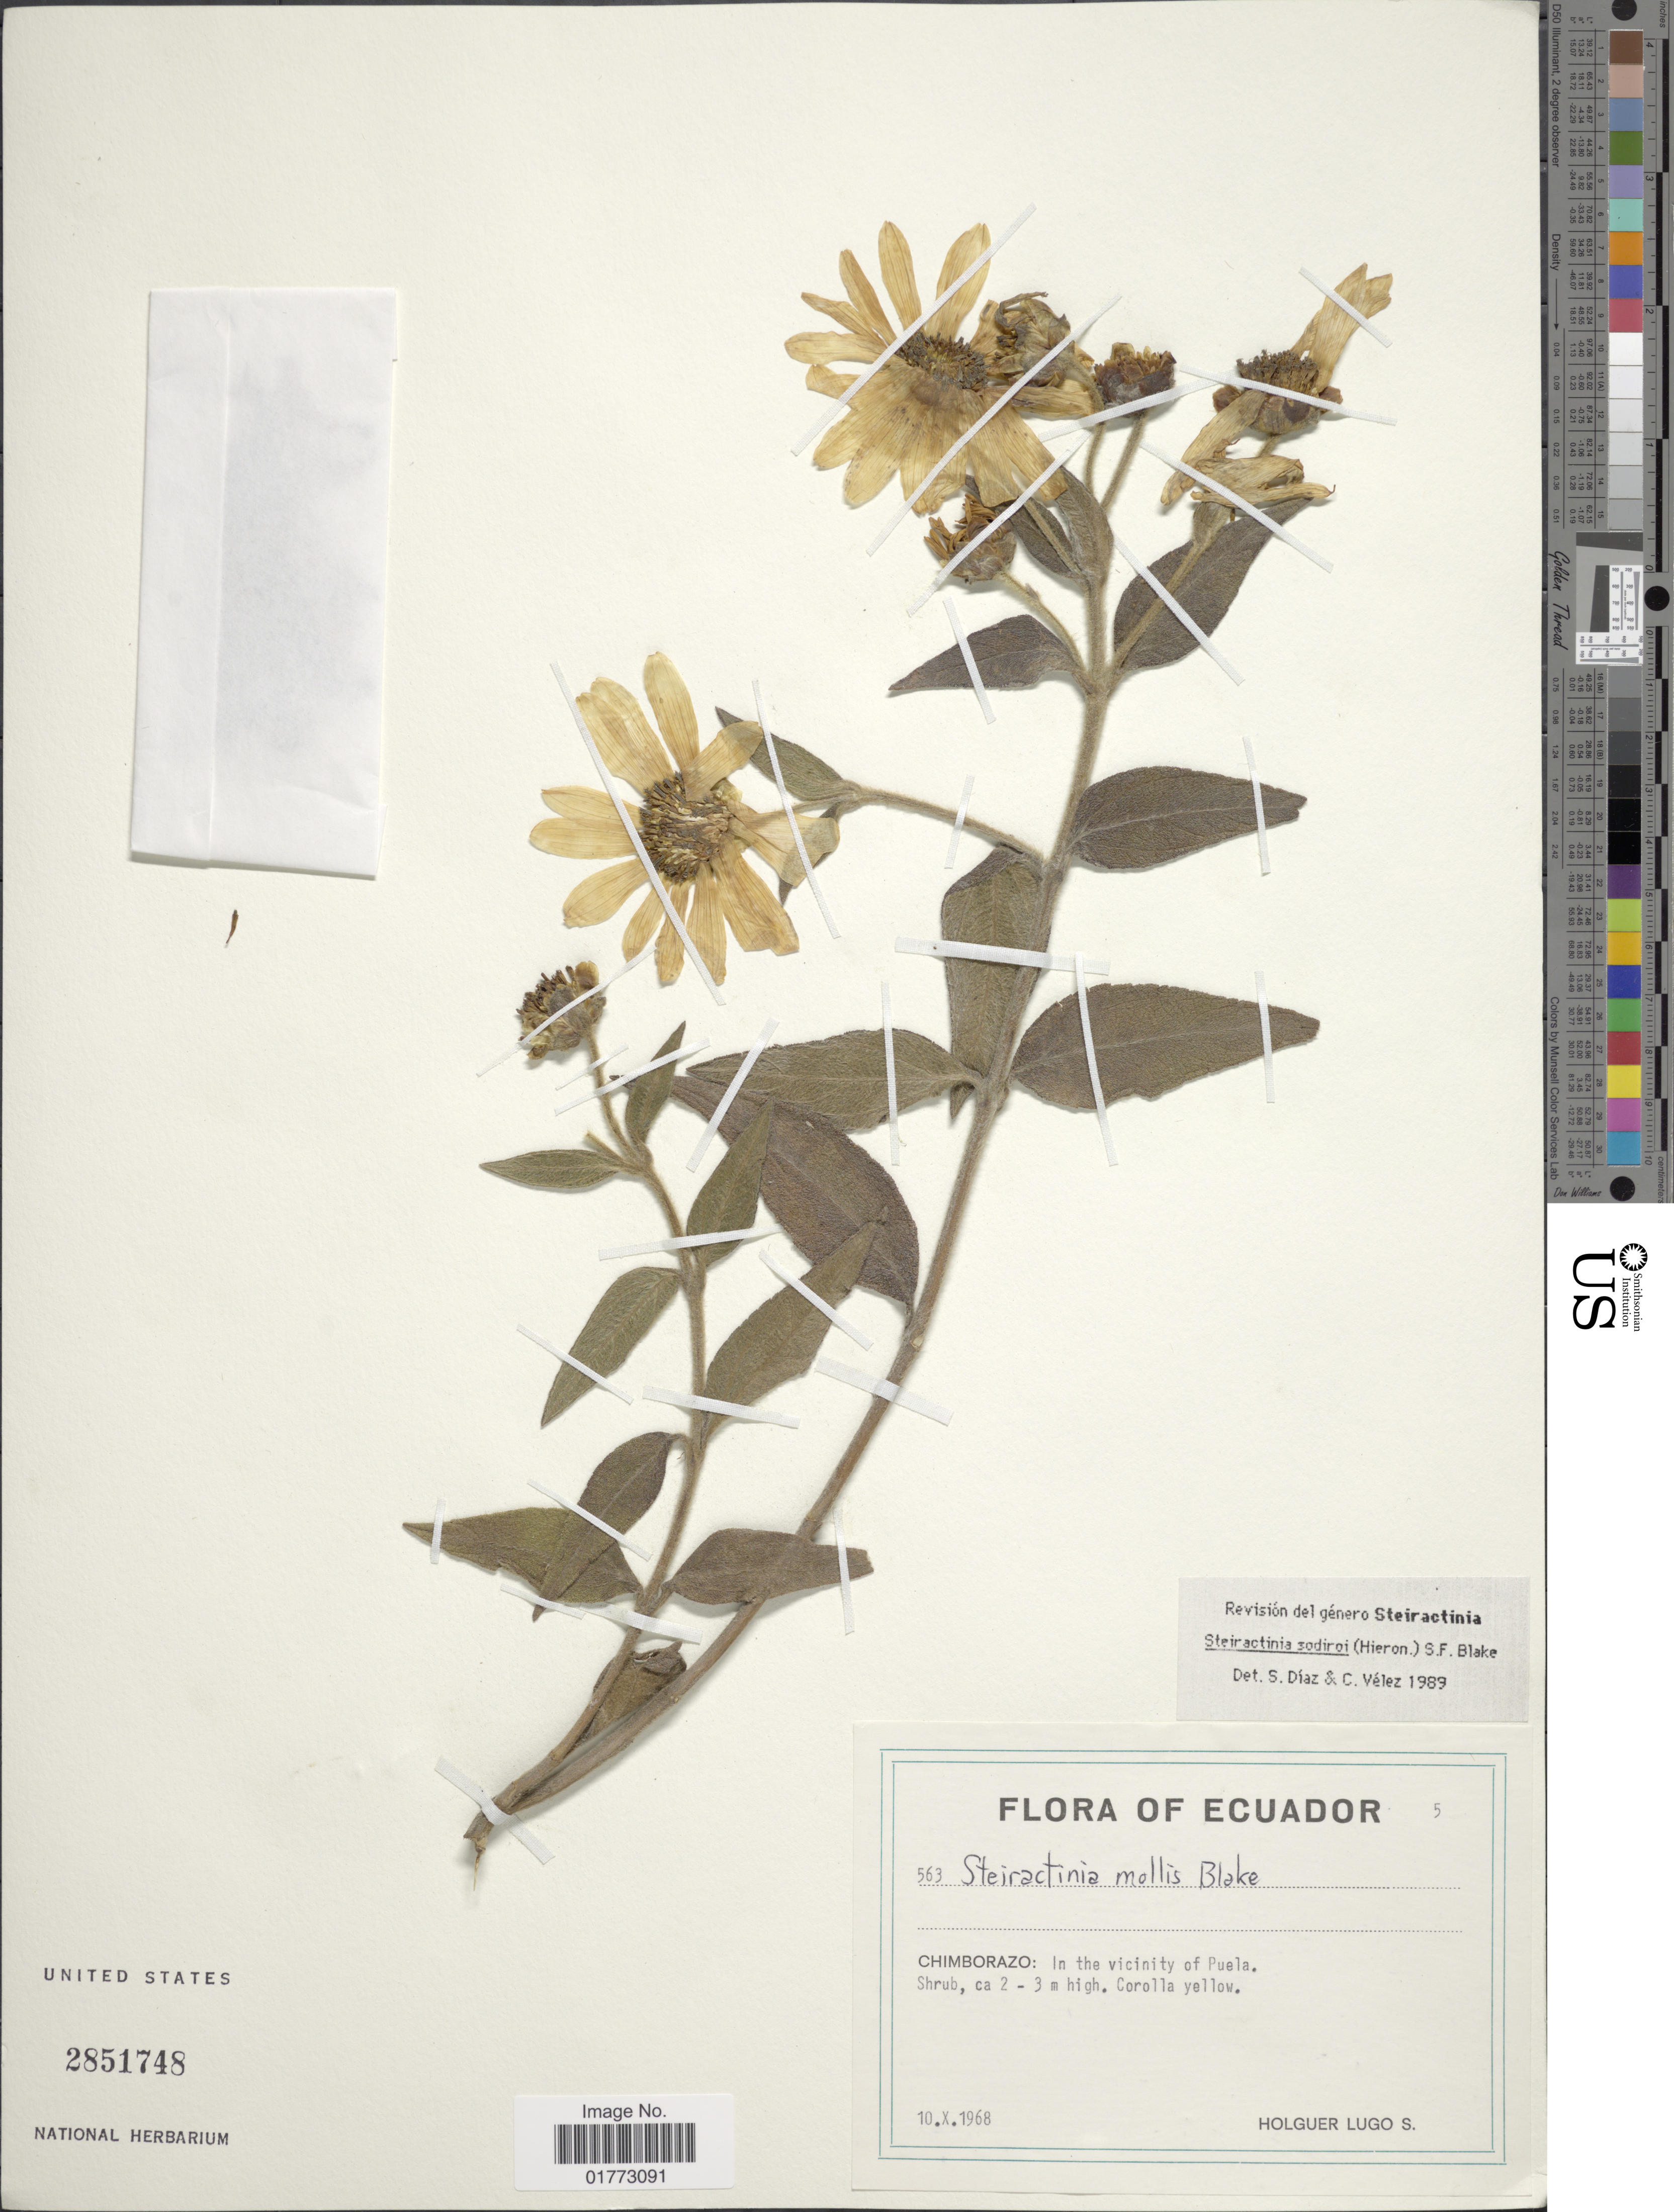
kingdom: Plantae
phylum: Tracheophyta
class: Magnoliopsida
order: Asterales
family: Asteraceae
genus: Steiractinia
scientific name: Steiractinia sodiroi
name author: (Hieron. ex Sodiro) S.F. Blake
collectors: H. Lugo S.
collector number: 563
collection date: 1968-10-10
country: Ecuador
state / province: Chimborazo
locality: In the vicinity of Puela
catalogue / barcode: US 2851748